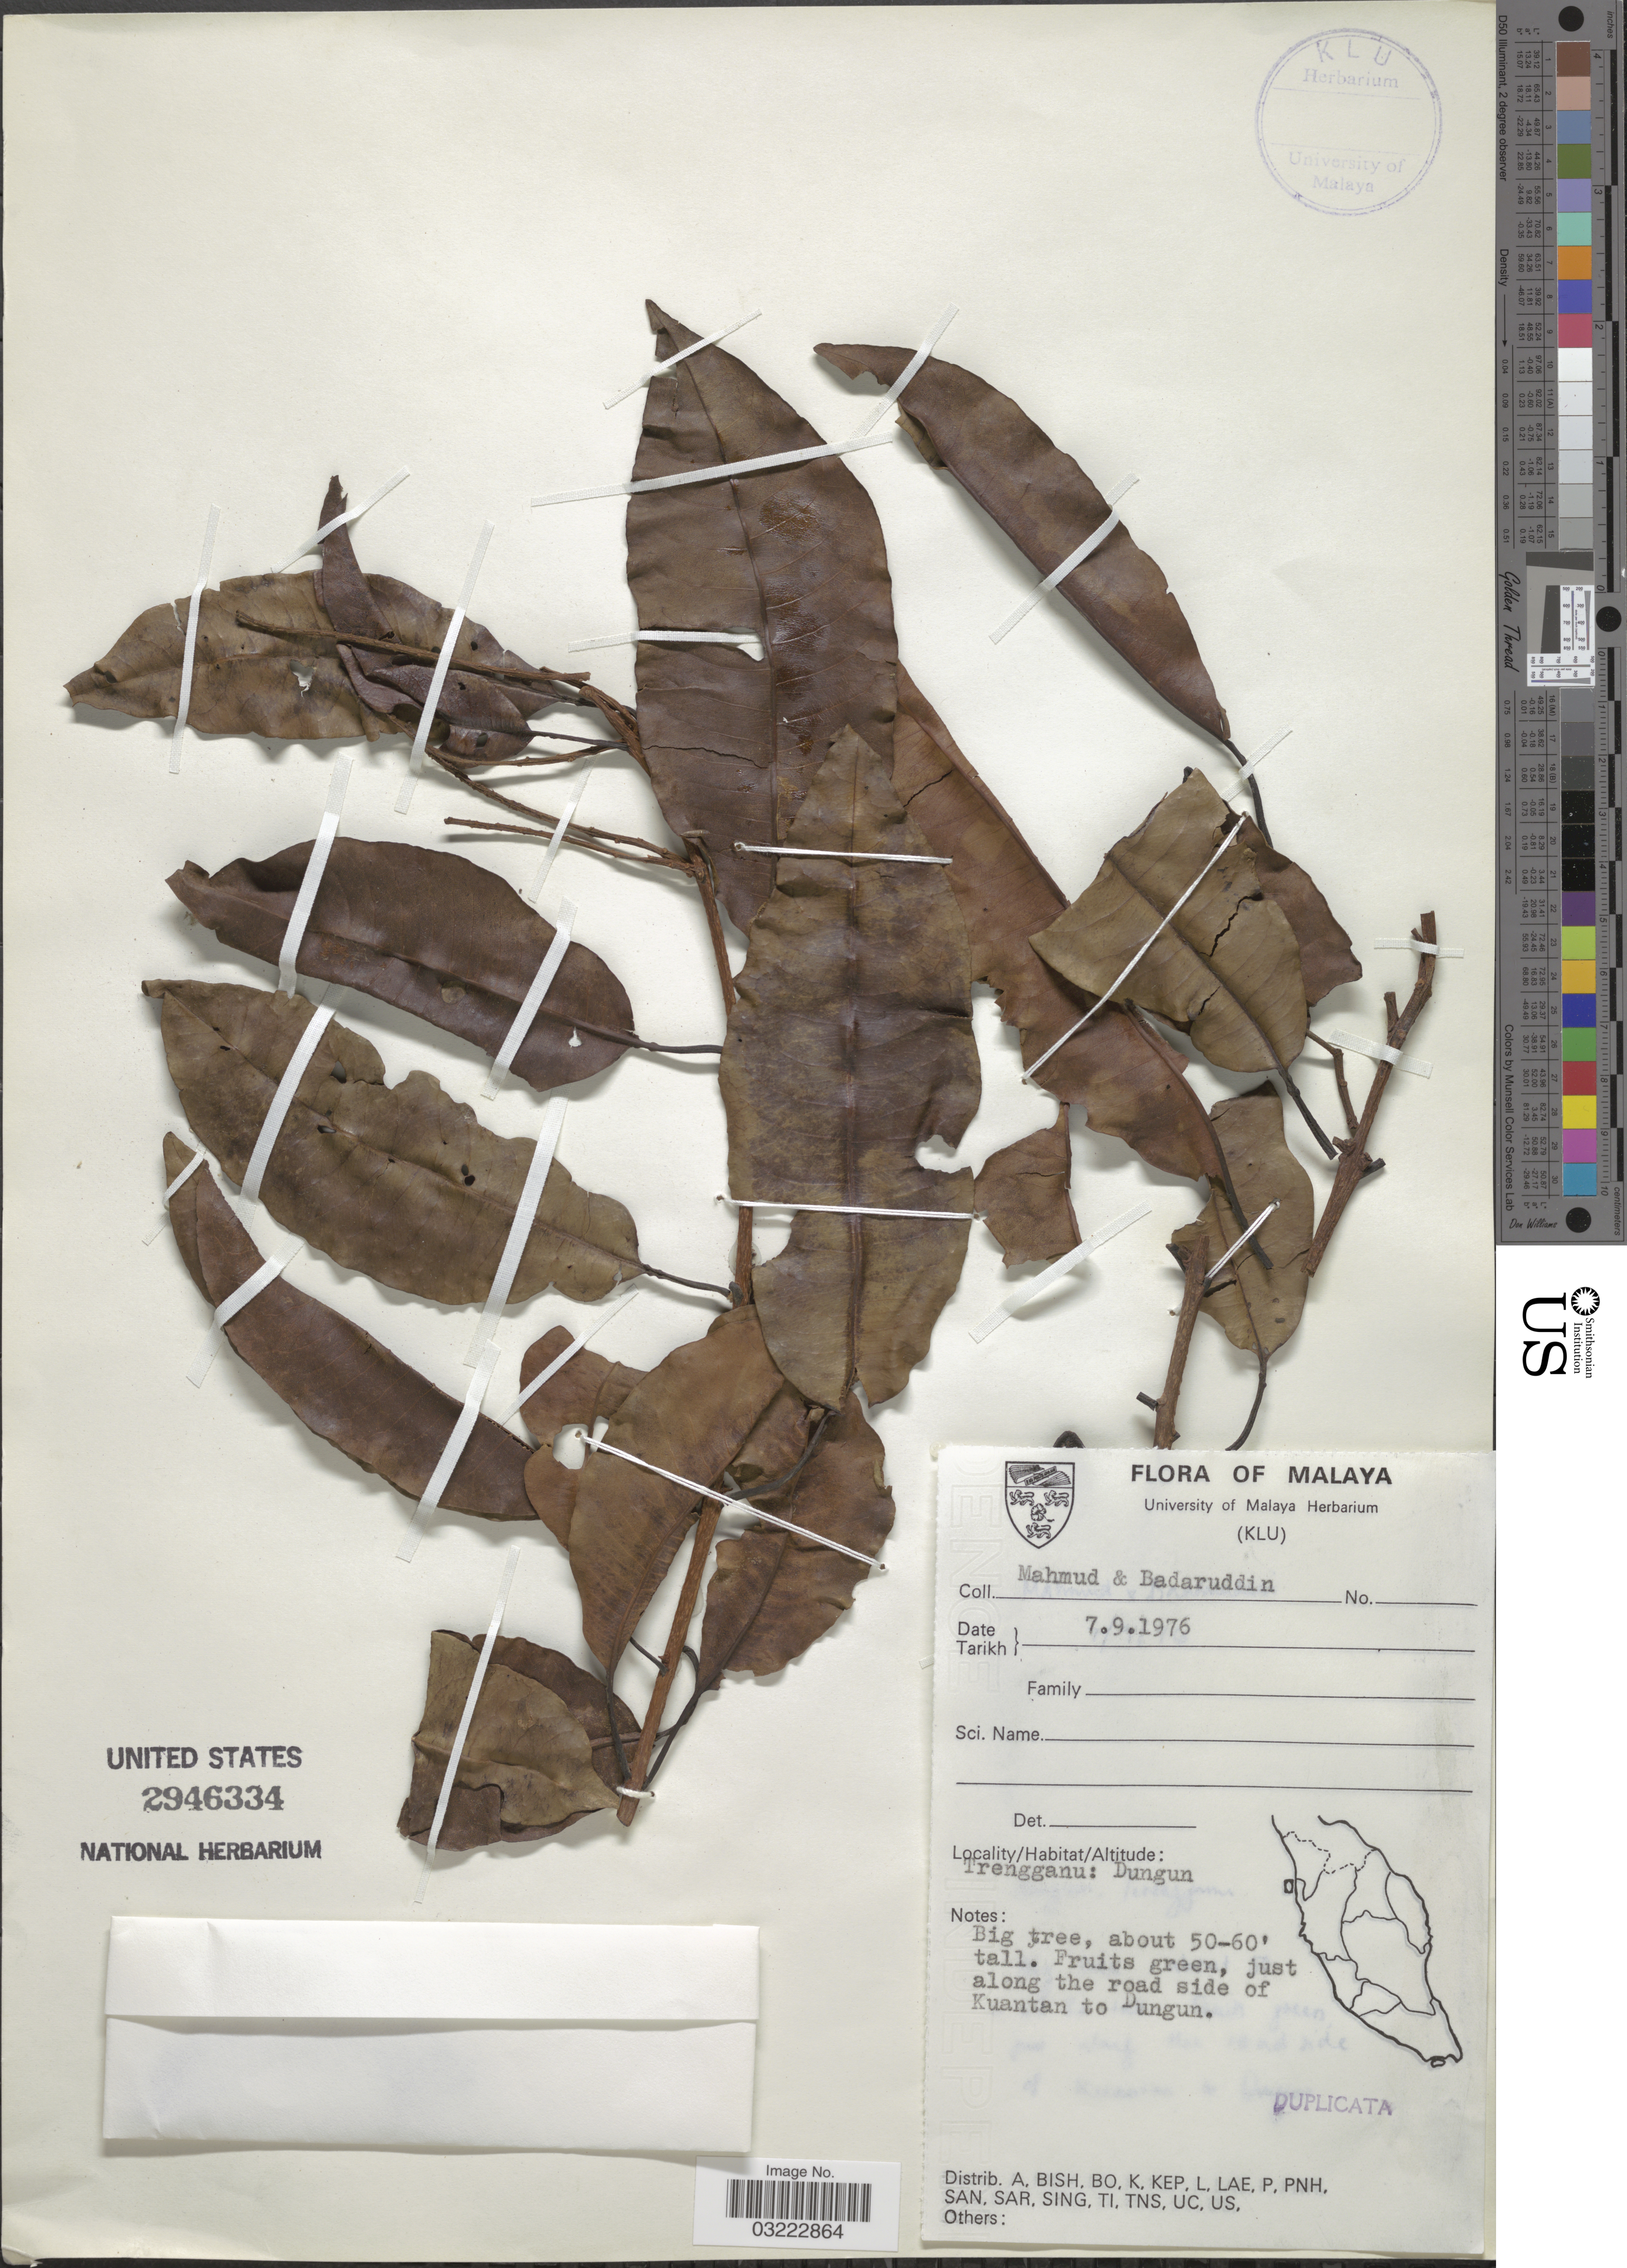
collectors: -. Mahmud & -. Badaruddin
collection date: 1976-09-07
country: Malaysia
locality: Malaya, Trengganu: Dungun. Just along the road side of Kuantan to Dungun.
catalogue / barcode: US 2946334